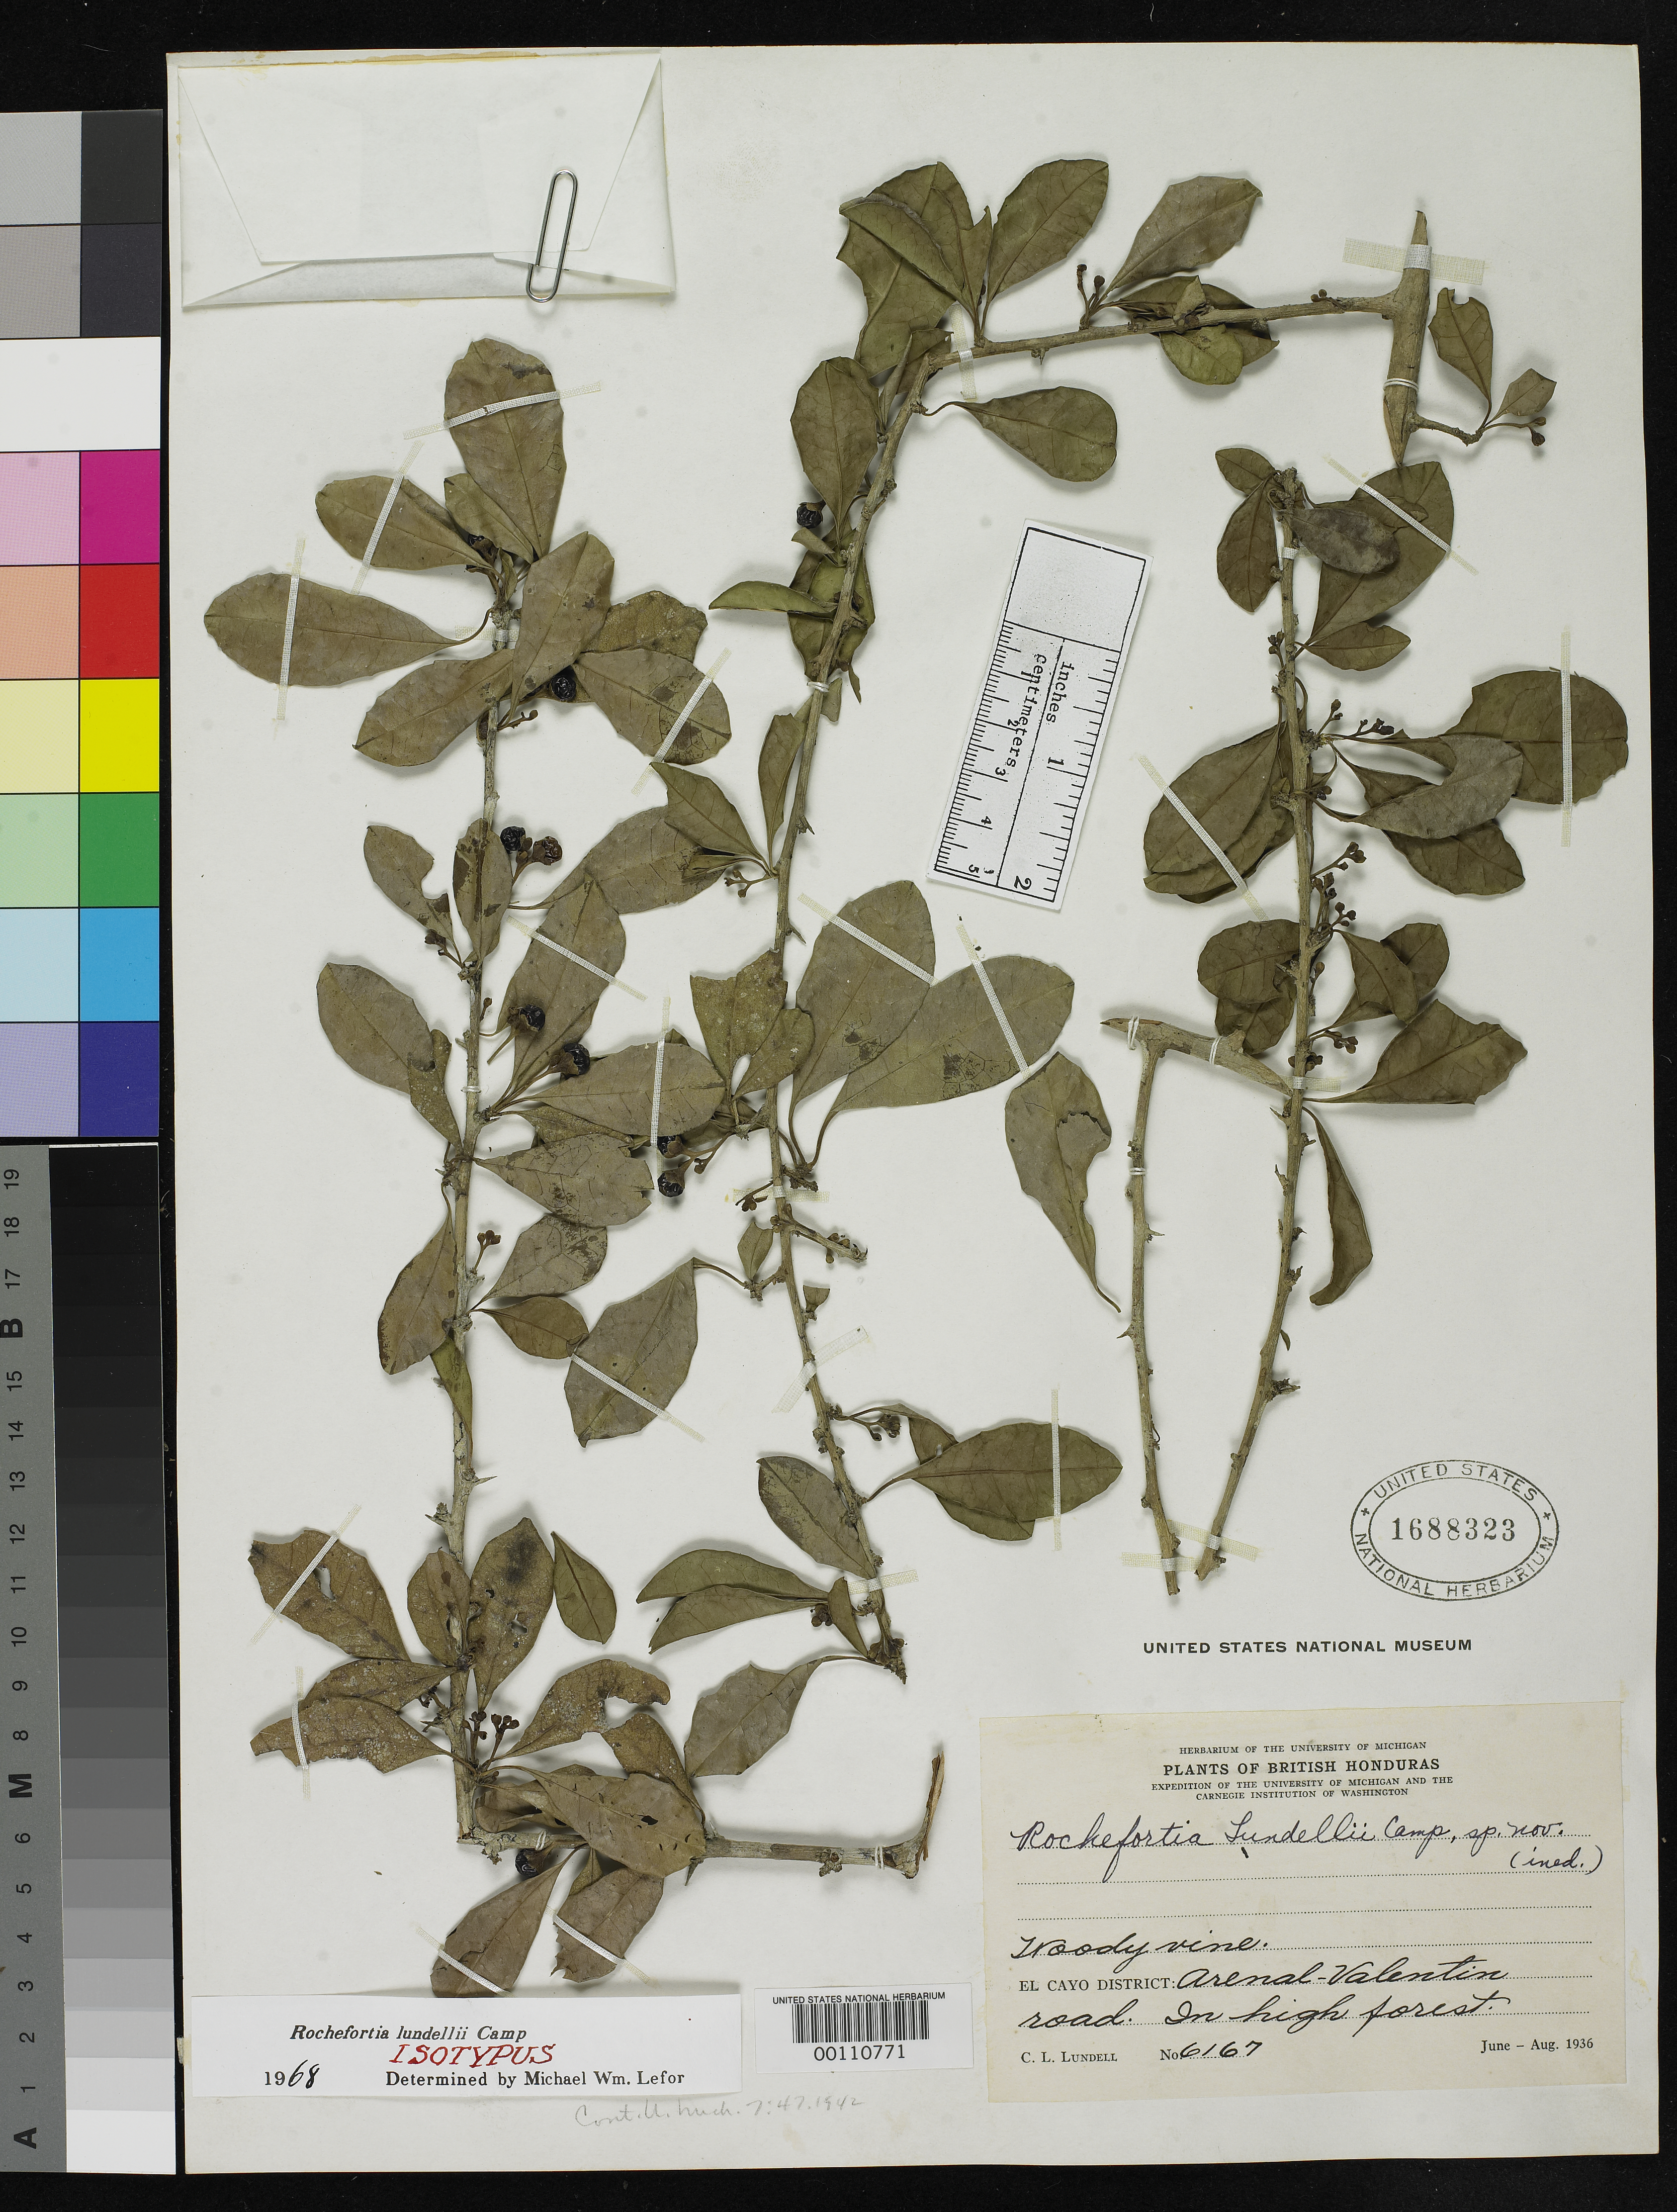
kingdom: Plantae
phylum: Tracheophyta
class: Magnoliopsida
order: Boraginales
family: Ehretiaceae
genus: Rochefortia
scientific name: Rochefortia lundellii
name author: Camp in Lundell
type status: Isotype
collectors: C. L. Lundell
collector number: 6167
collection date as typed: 20 Jun 1936 to 21 Jun 1936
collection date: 1936-06-20/1936-06-21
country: Belize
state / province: Cayo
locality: Arenal - Valentin Road.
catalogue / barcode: US 1688323